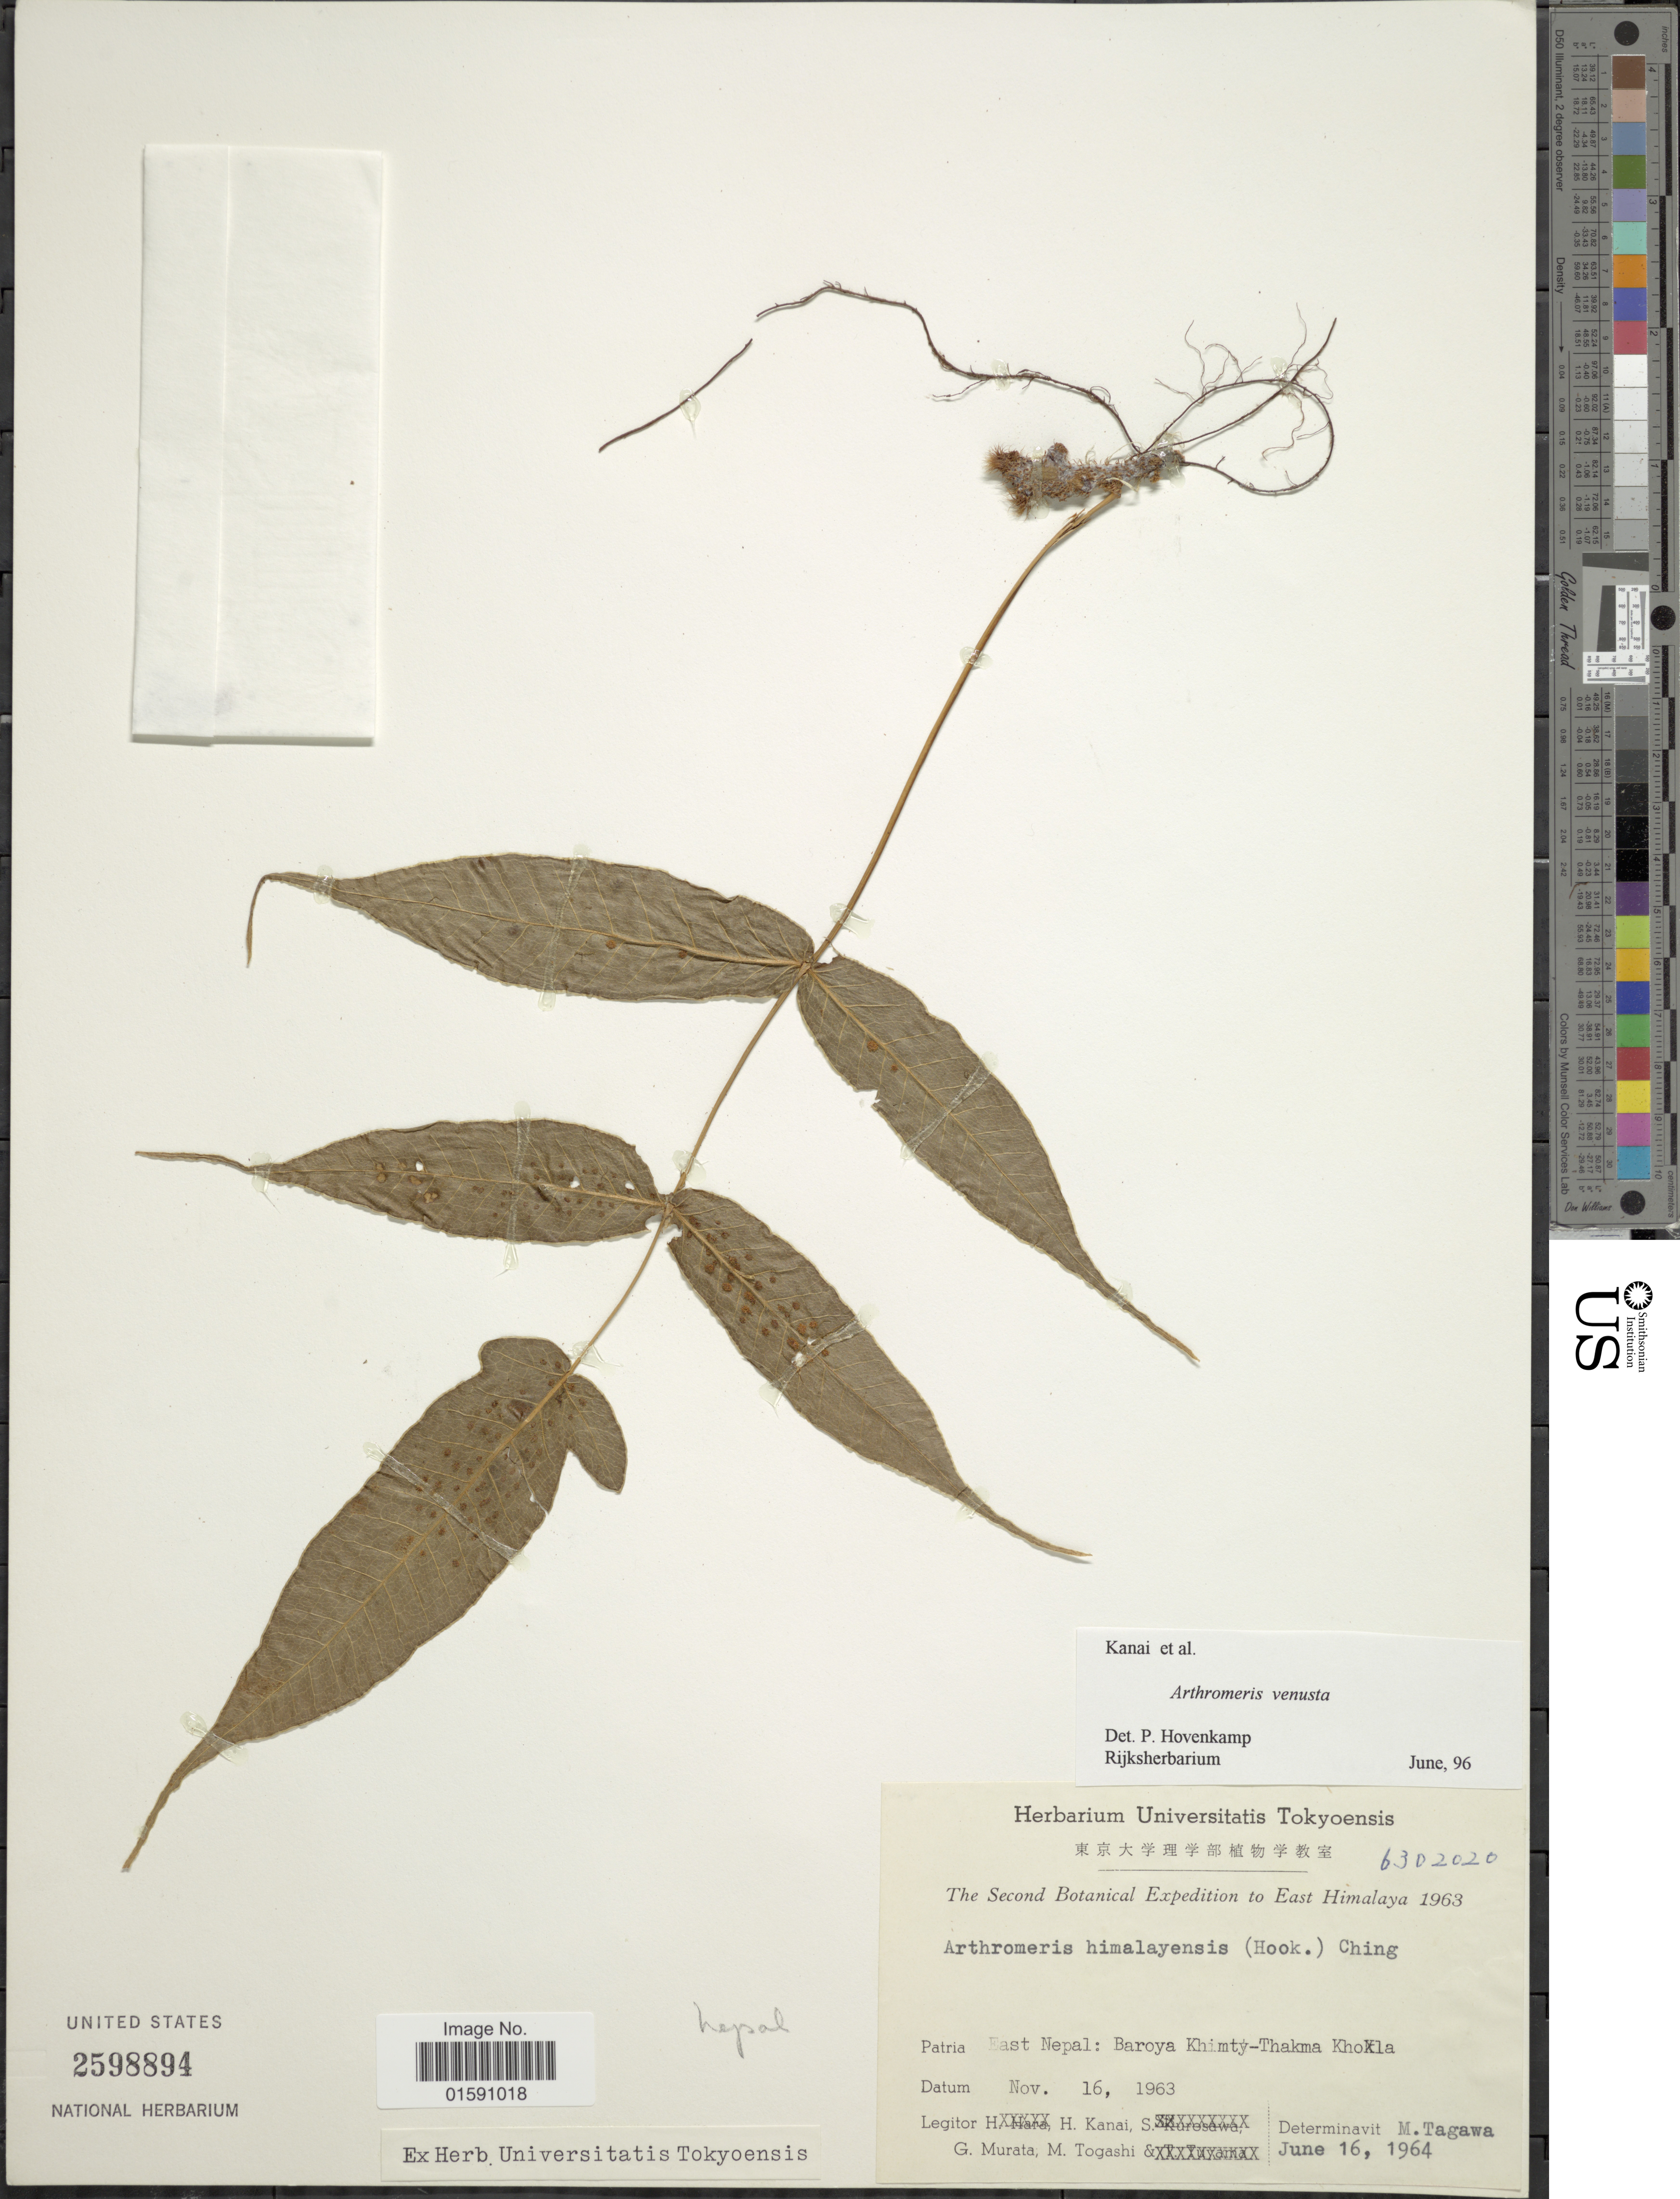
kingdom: Plantae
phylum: Tracheophyta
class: Polypodiopsida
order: Polypodiales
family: Polypodiaceae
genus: Arthromeris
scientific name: Arthromeris venusta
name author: J. Sm.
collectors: H. Kanai, G. Murata & M. Togashi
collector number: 6302020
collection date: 1963-11-16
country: Nepal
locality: East Nepal: Baroya Khimty-Thakma Khokla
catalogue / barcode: US 2598894